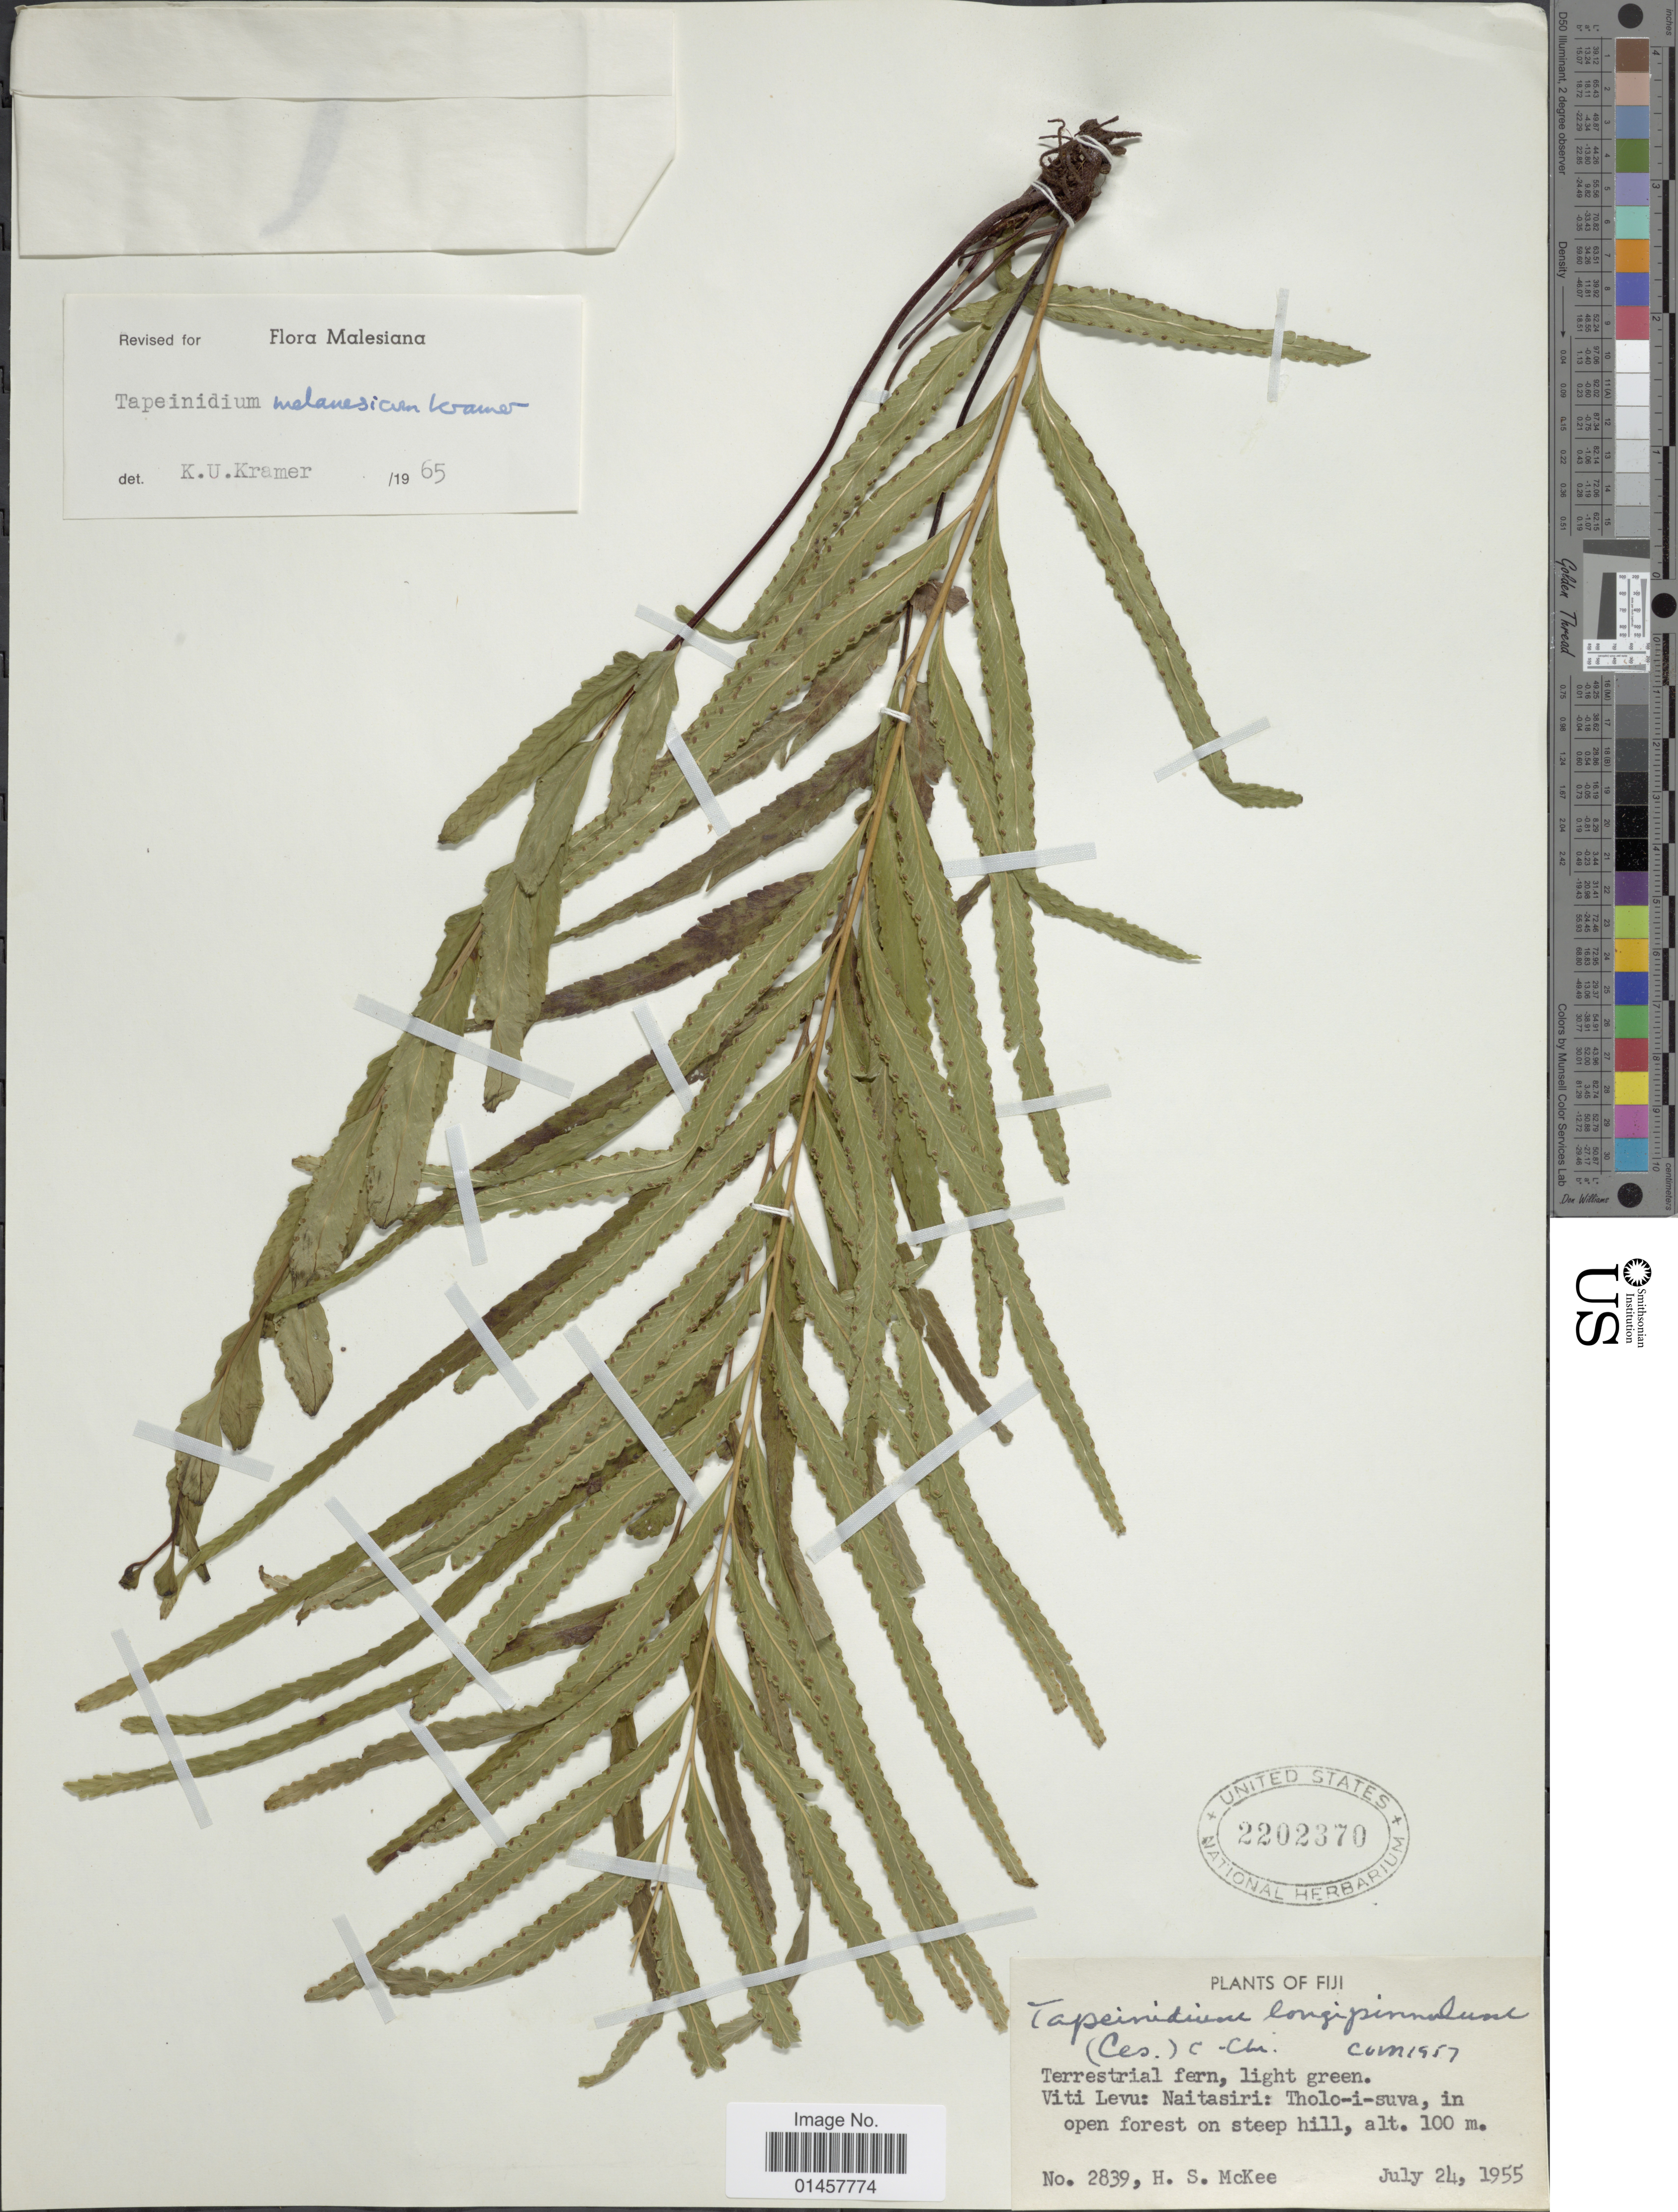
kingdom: Plantae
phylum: Tracheophyta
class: Polypodiopsida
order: Polypodiales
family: Lindsaeaceae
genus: Tapeinidium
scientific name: Tapeinidium melanesicum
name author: K.U. Kramer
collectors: H. S. McKee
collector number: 2839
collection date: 1955-07-24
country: Fiji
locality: Terrestrial fern, Viti Levu: Naitasiri: Tholo-i-suva, in open forest on steep hill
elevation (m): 100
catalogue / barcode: US 2202370